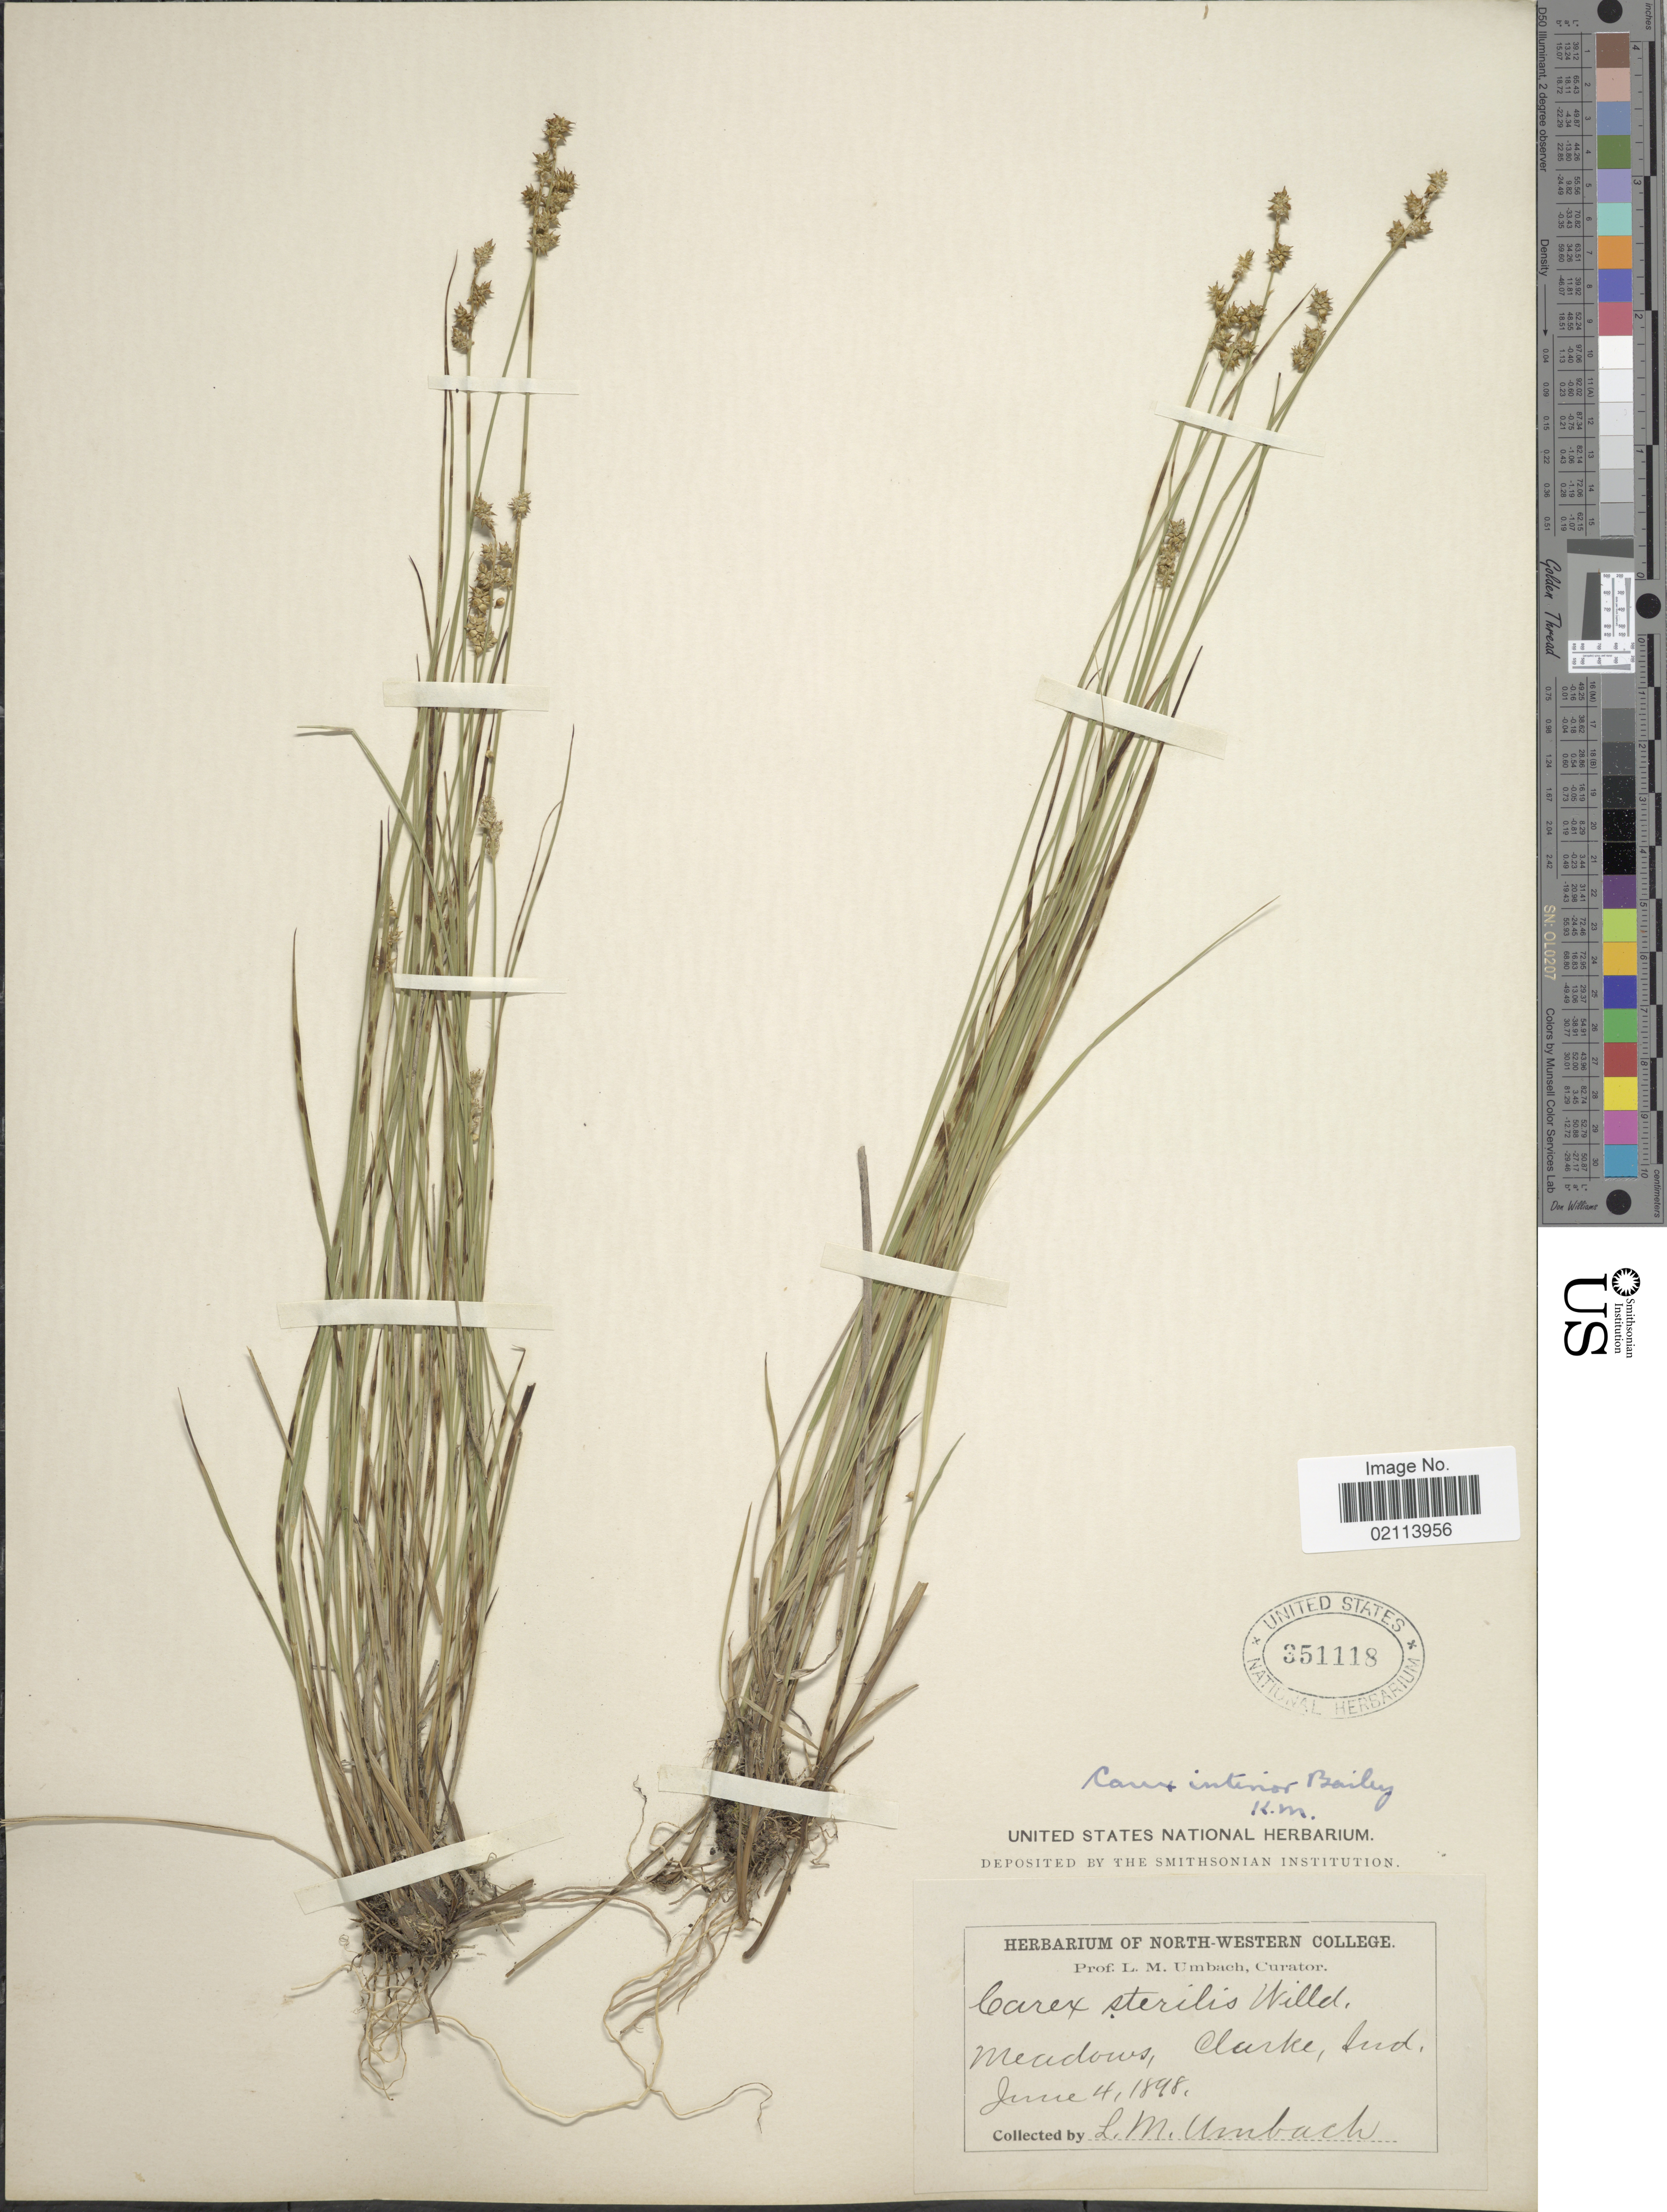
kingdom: Plantae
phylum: Tracheophyta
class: Liliopsida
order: Poales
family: Cyperaceae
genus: Carex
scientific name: Carex interior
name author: L.H. Bailey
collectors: L. M. Umbach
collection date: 1898-06-04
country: United States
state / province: Indiana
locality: Meadows, Clarke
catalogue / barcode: US 351118